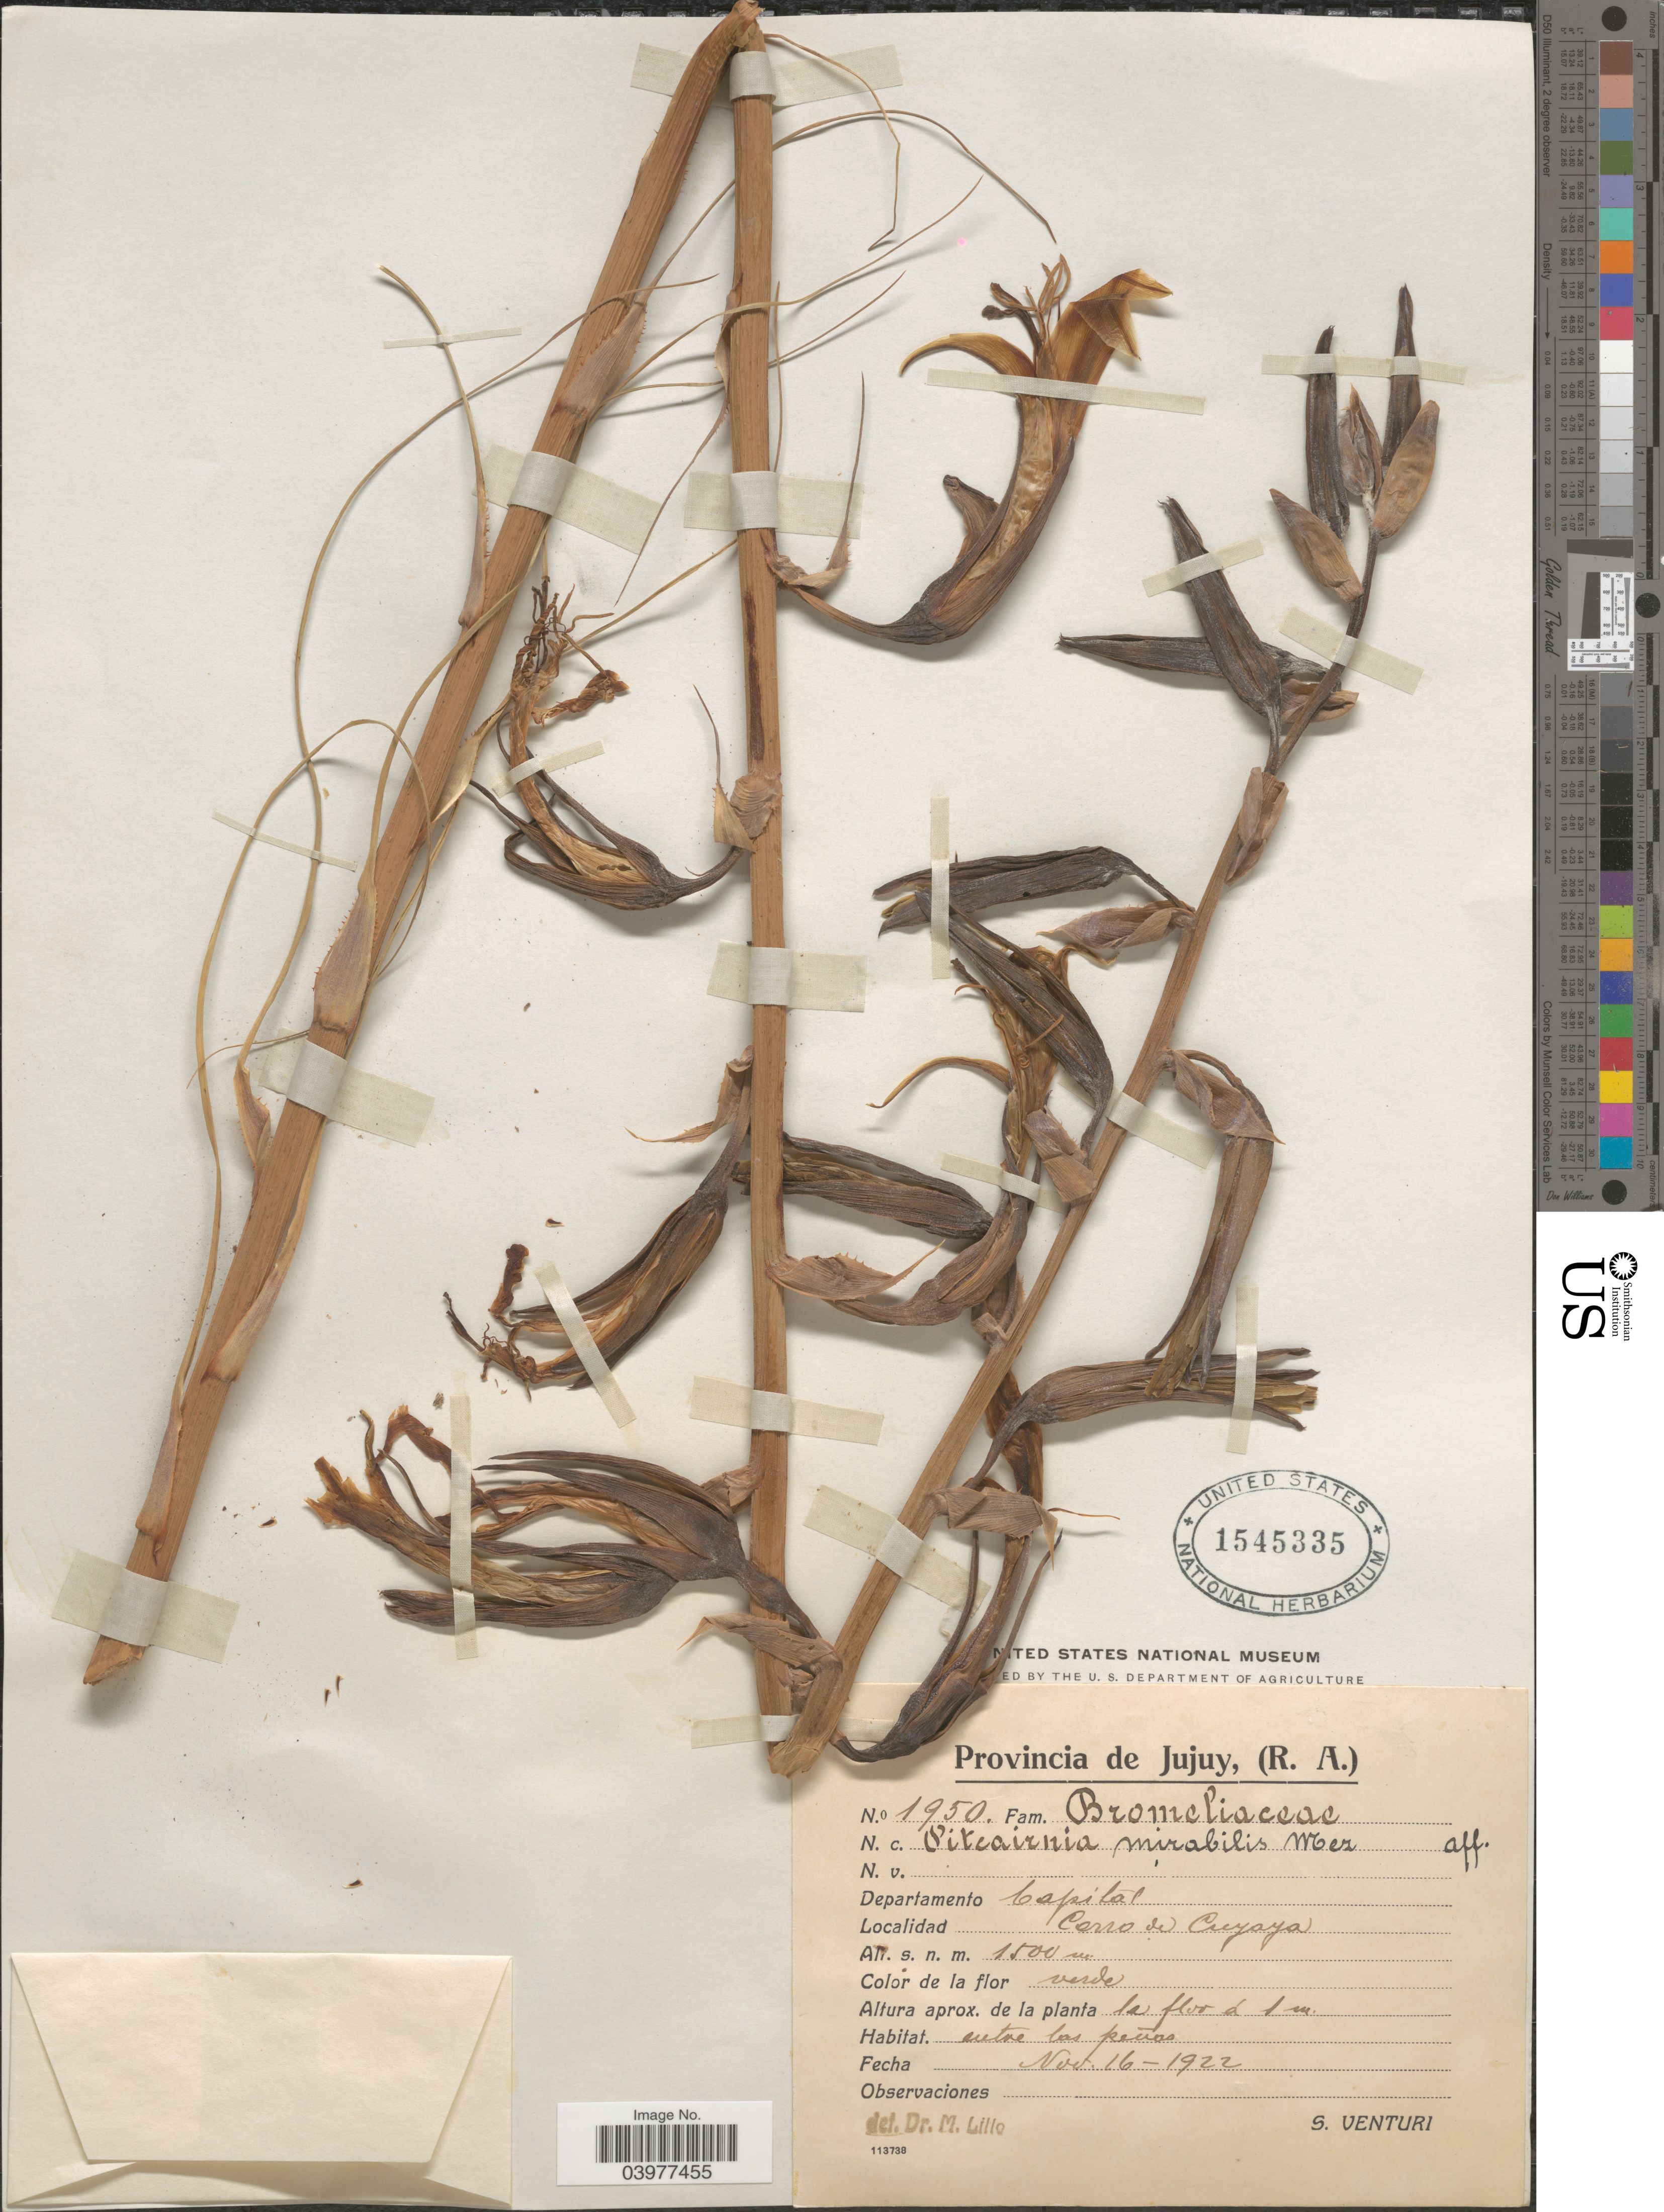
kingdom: Plantae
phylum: Tracheophyta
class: Liliopsida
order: Poales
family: Bromeliaceae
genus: Puya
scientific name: Puya mirabilis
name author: (Mez) L.B. Sm.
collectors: S. Venturi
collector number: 1950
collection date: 1922-11-16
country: Argentina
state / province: Jujuy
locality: Departamento Capital. Cerro de Cuyaya.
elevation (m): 1500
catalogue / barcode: US 1545335